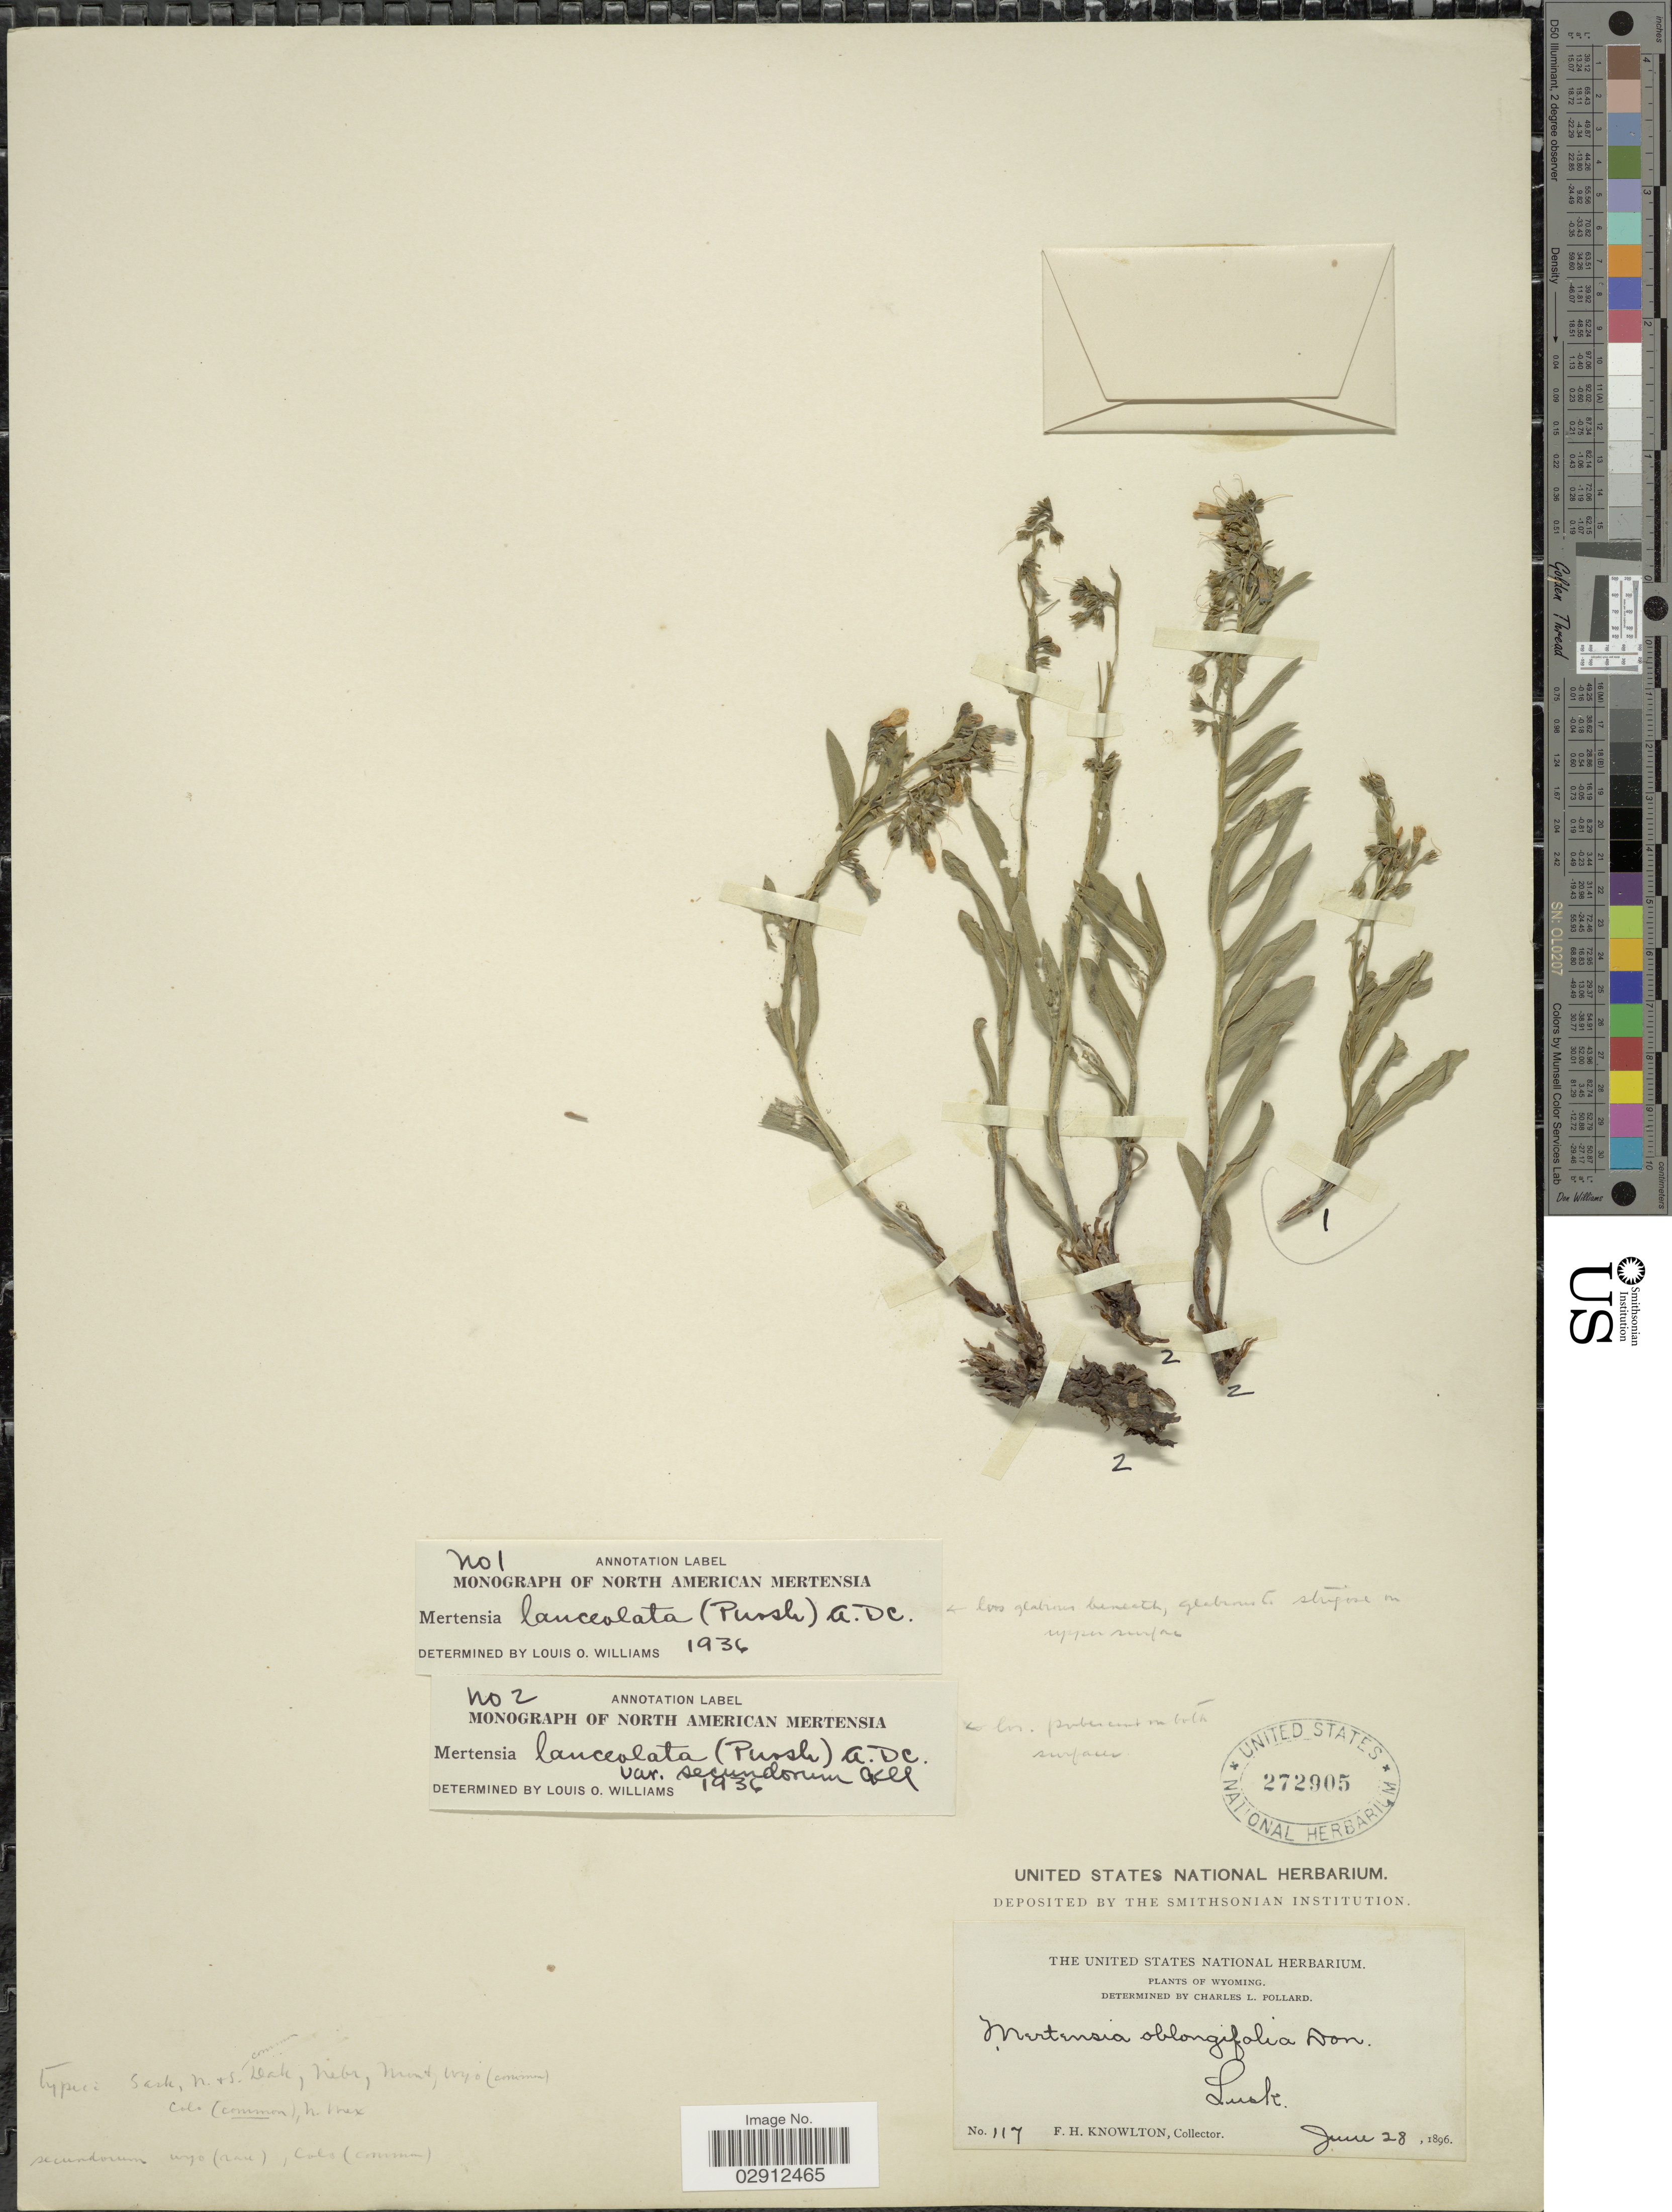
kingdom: Plantae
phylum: Tracheophyta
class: Magnoliopsida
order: Boraginales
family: Boraginaceae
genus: Mertensia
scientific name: Mertensia lanceolata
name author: (Pursh) DC. ex A. DC.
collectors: F. H. Knowlton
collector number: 117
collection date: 1896-06-28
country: United States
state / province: Wyoming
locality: Lusk.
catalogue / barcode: US 272905